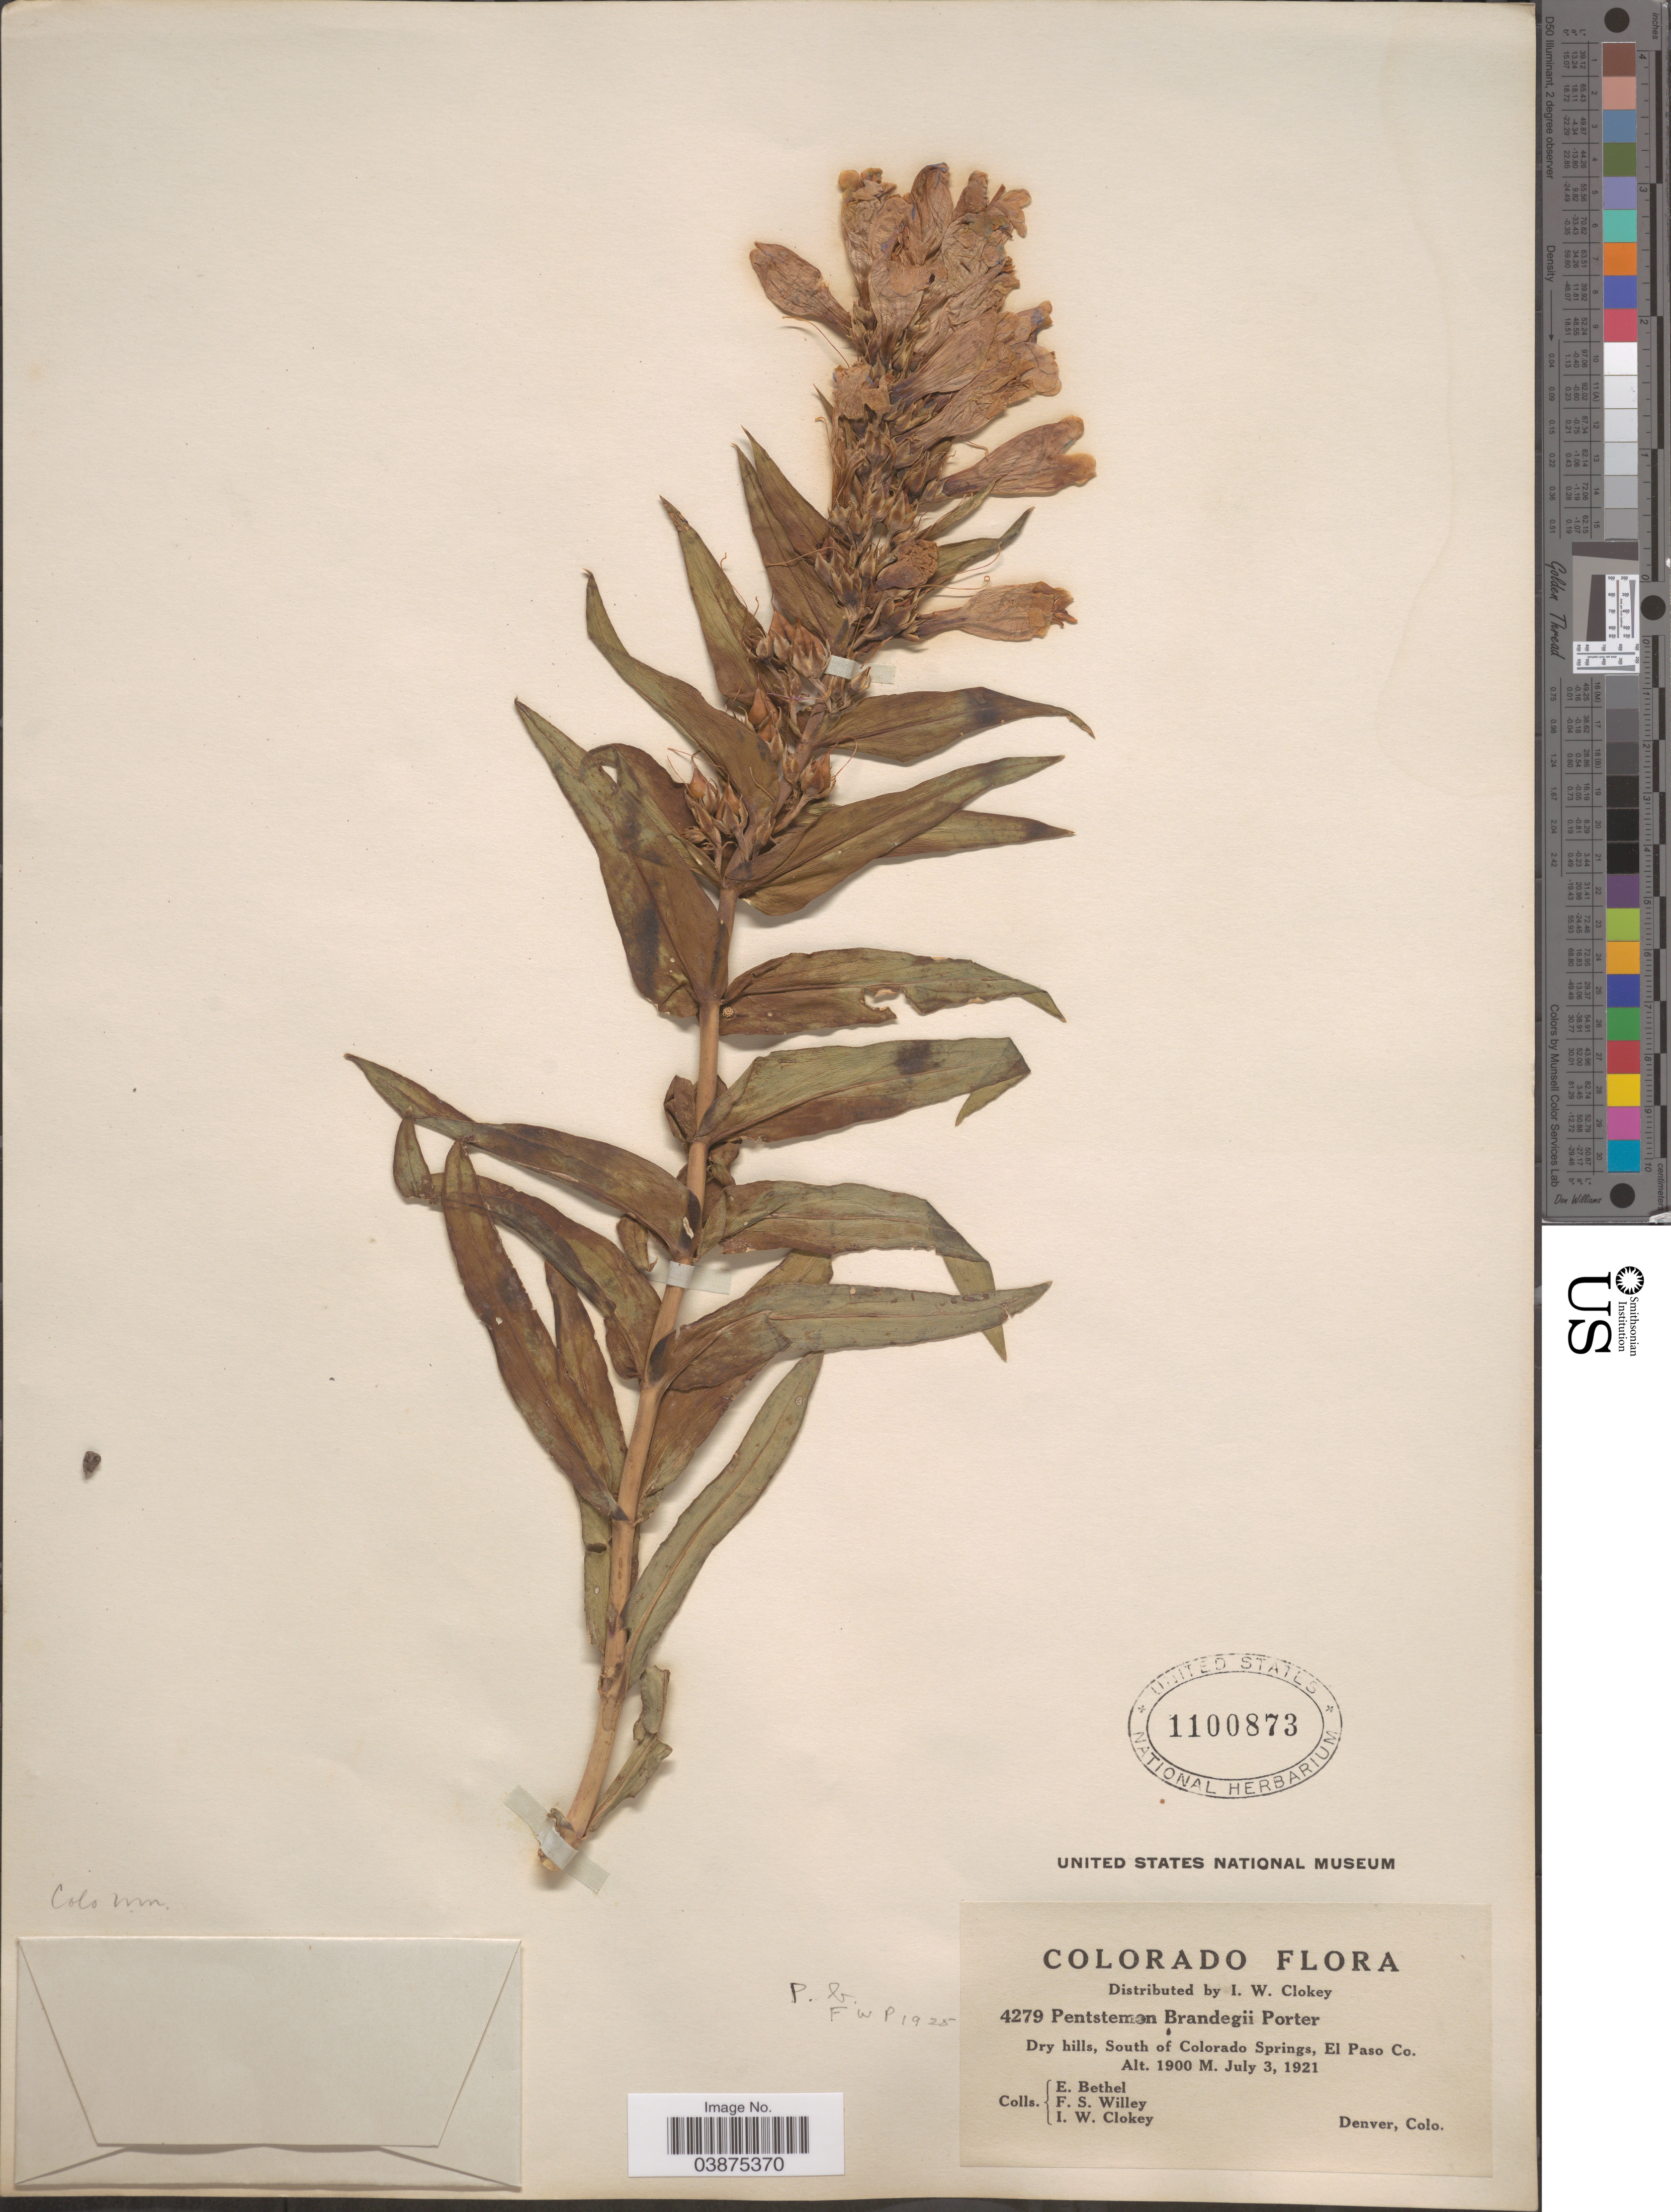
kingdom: Plantae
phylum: Tracheophyta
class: Magnoliopsida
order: Lamiales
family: Plantaginaceae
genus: Penstemon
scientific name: Penstemon glaber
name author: Pursh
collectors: E. Bethel, F. Willey & I. W. Clokey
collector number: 4279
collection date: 1921-07-03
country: United States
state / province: Colorado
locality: Dry hills, South of Colorado Springs, El Paso Co.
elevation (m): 1900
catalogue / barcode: US 1100873